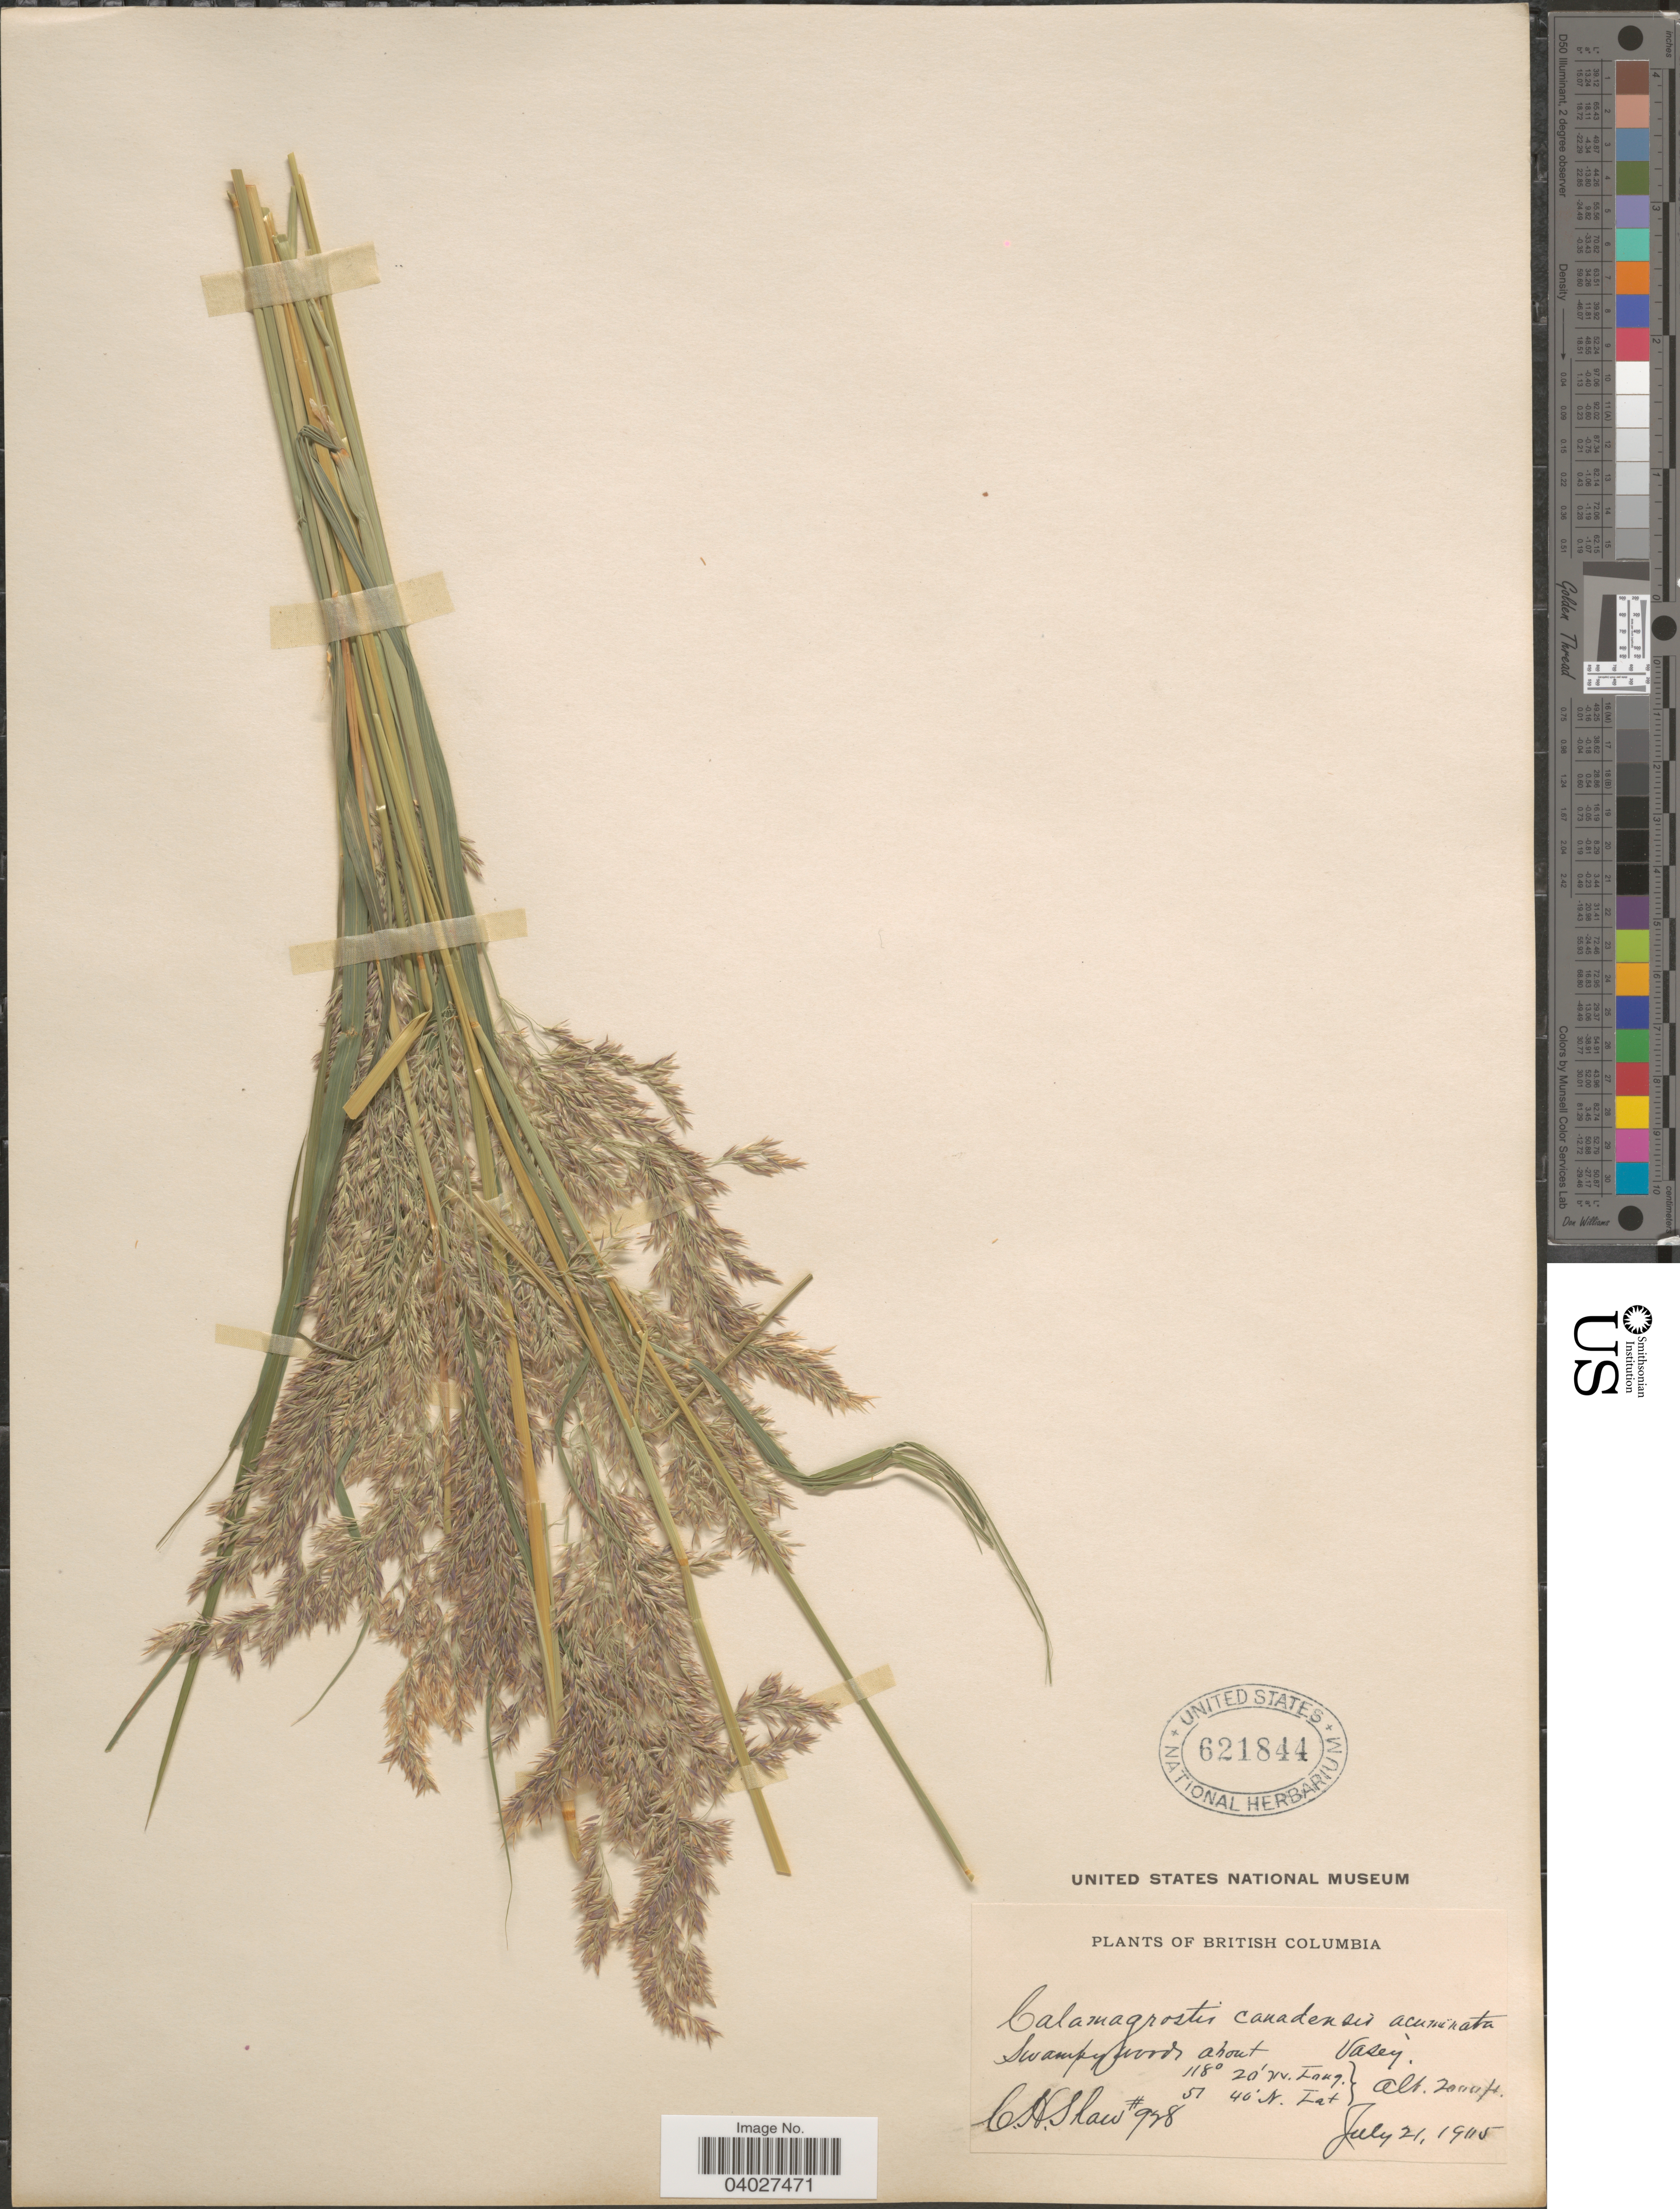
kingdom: Plantae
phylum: Tracheophyta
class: Liliopsida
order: Poales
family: Poaceae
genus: Calamagrostis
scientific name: Calamagrostis canadensis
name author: (Michx.) P. Beauv.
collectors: C. H. Shaw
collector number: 978*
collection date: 1905-07-21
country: Canada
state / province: British Columbia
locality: Swampy woods about Vasey.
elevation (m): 610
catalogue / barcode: US 621844